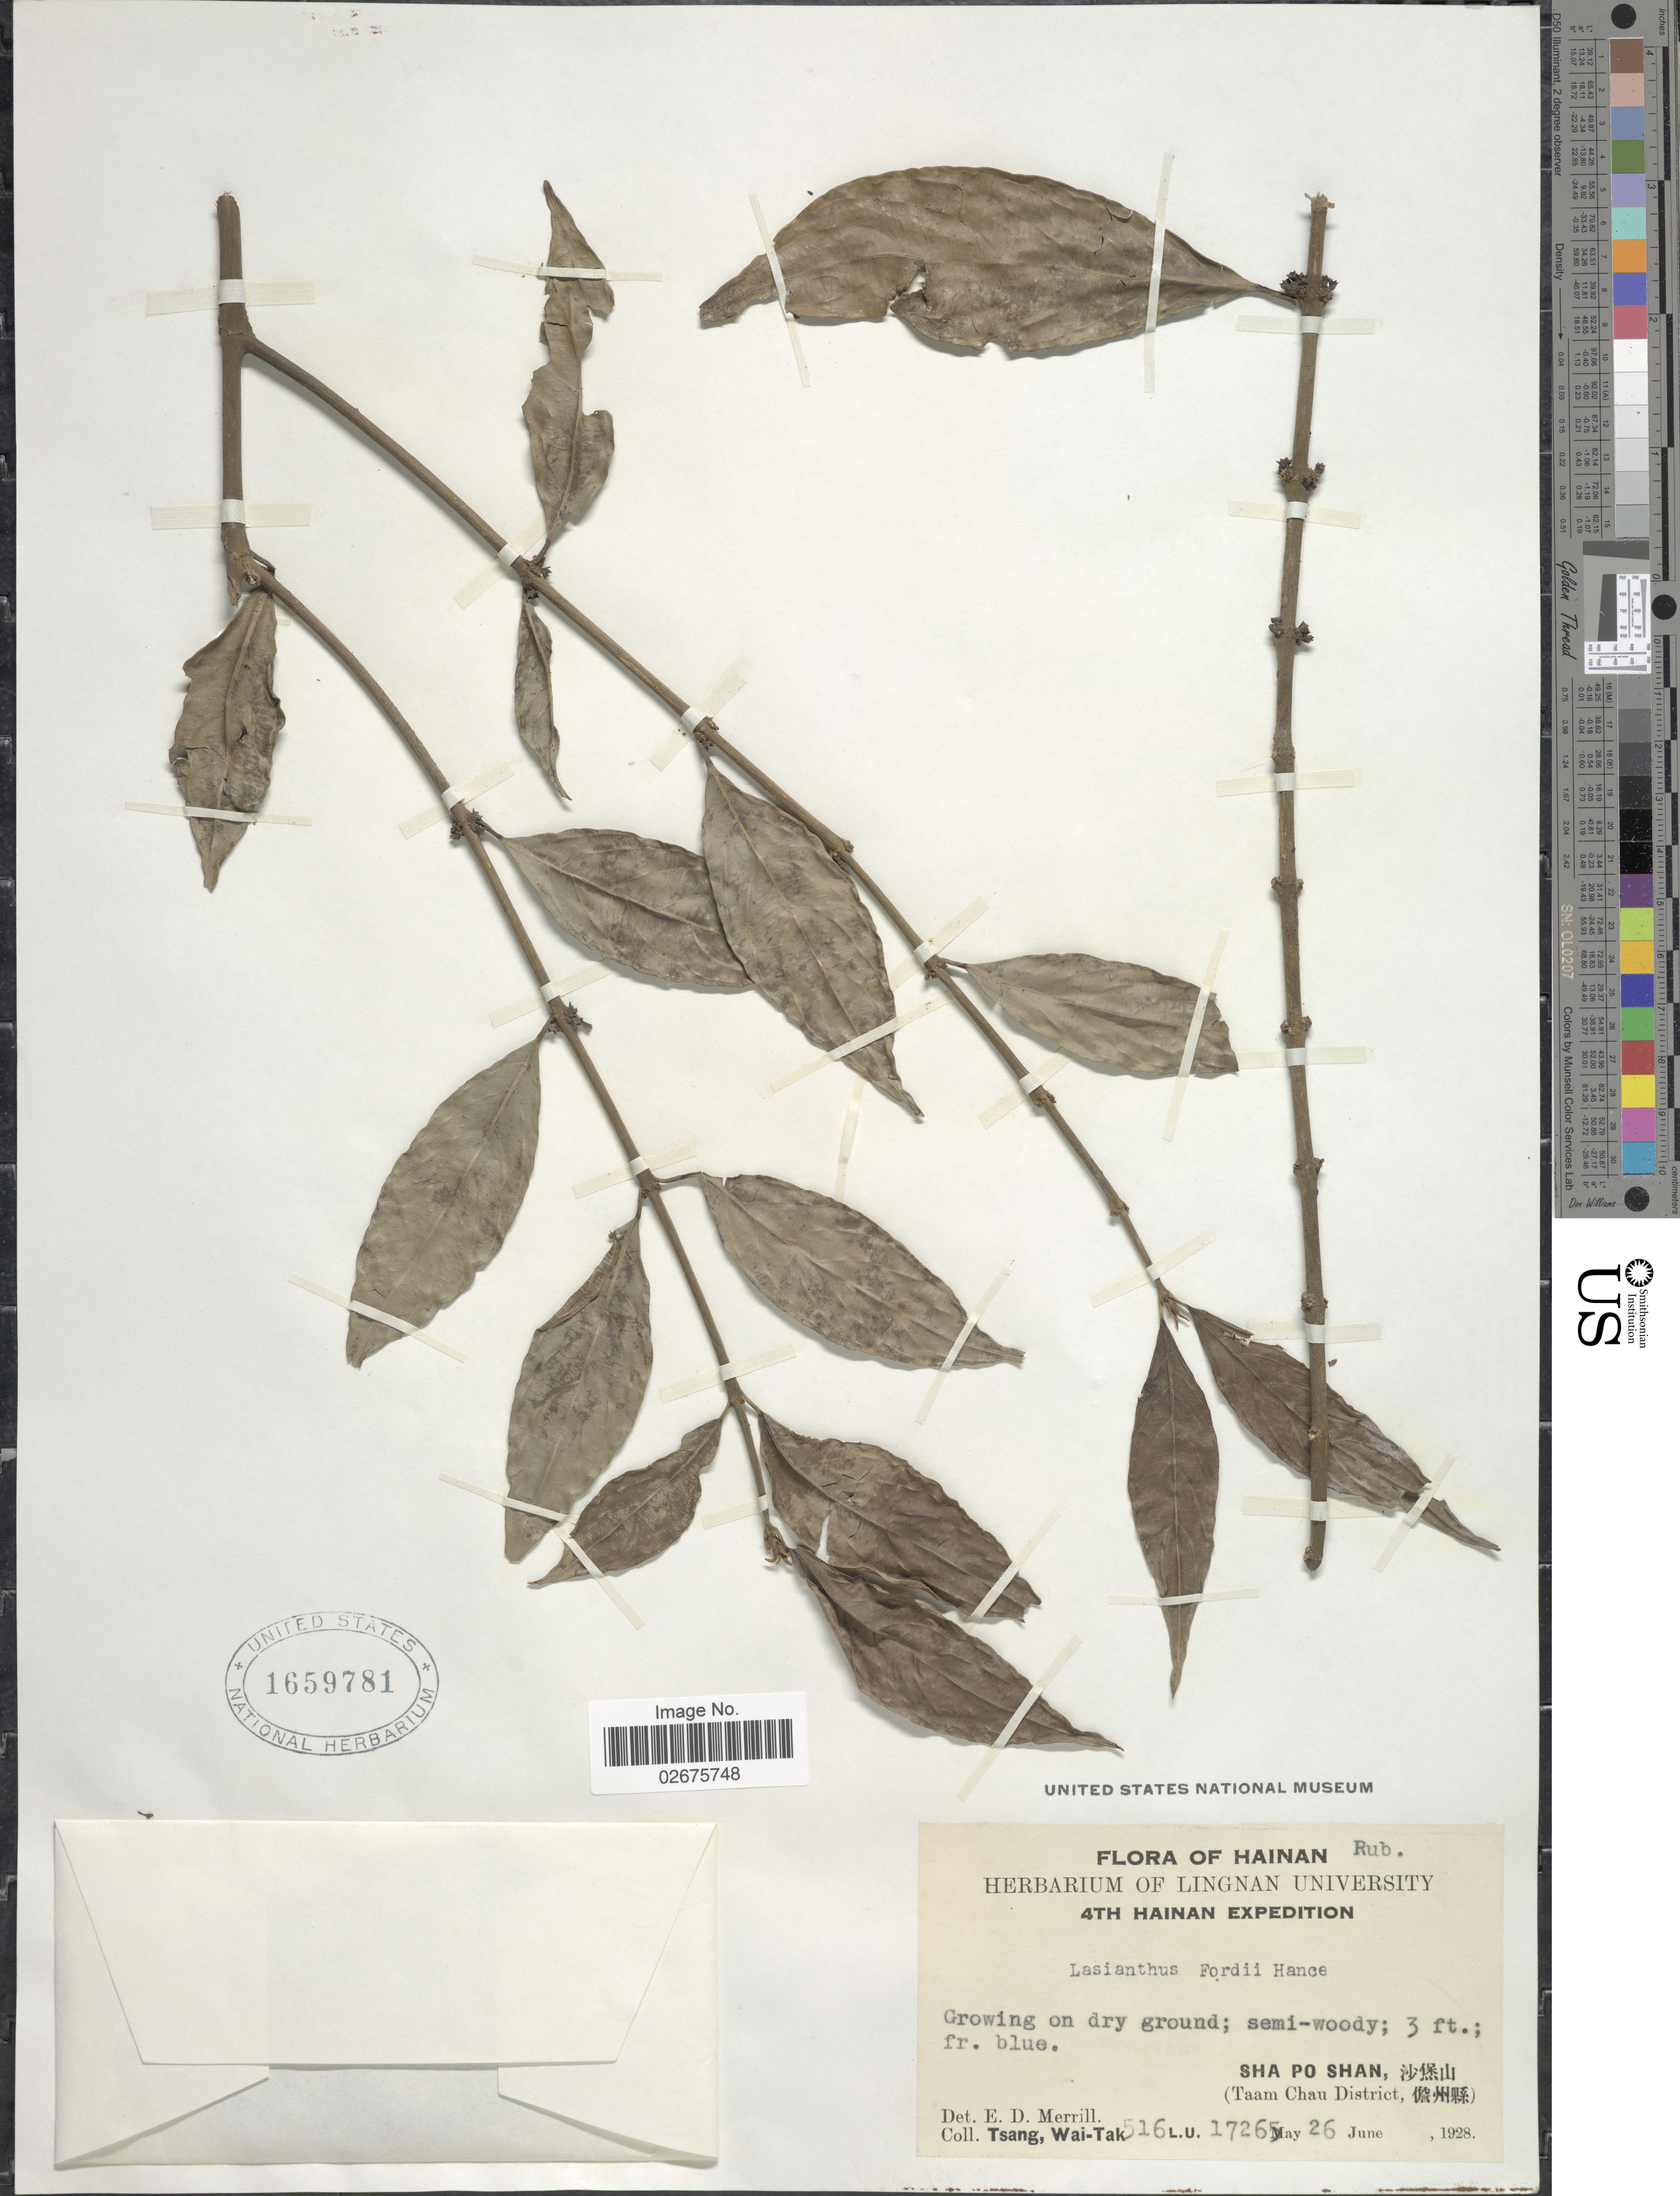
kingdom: Plantae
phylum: Tracheophyta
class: Magnoliopsida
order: Gentianales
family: Rubiaceae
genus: Lasianthus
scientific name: Lasianthus fordii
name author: Hance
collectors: W. T. Tsang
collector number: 516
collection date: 1928-06-26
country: China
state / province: Hainan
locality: Hainan, Sha Po Shan (Taam Chau District)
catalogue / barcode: US 1659781